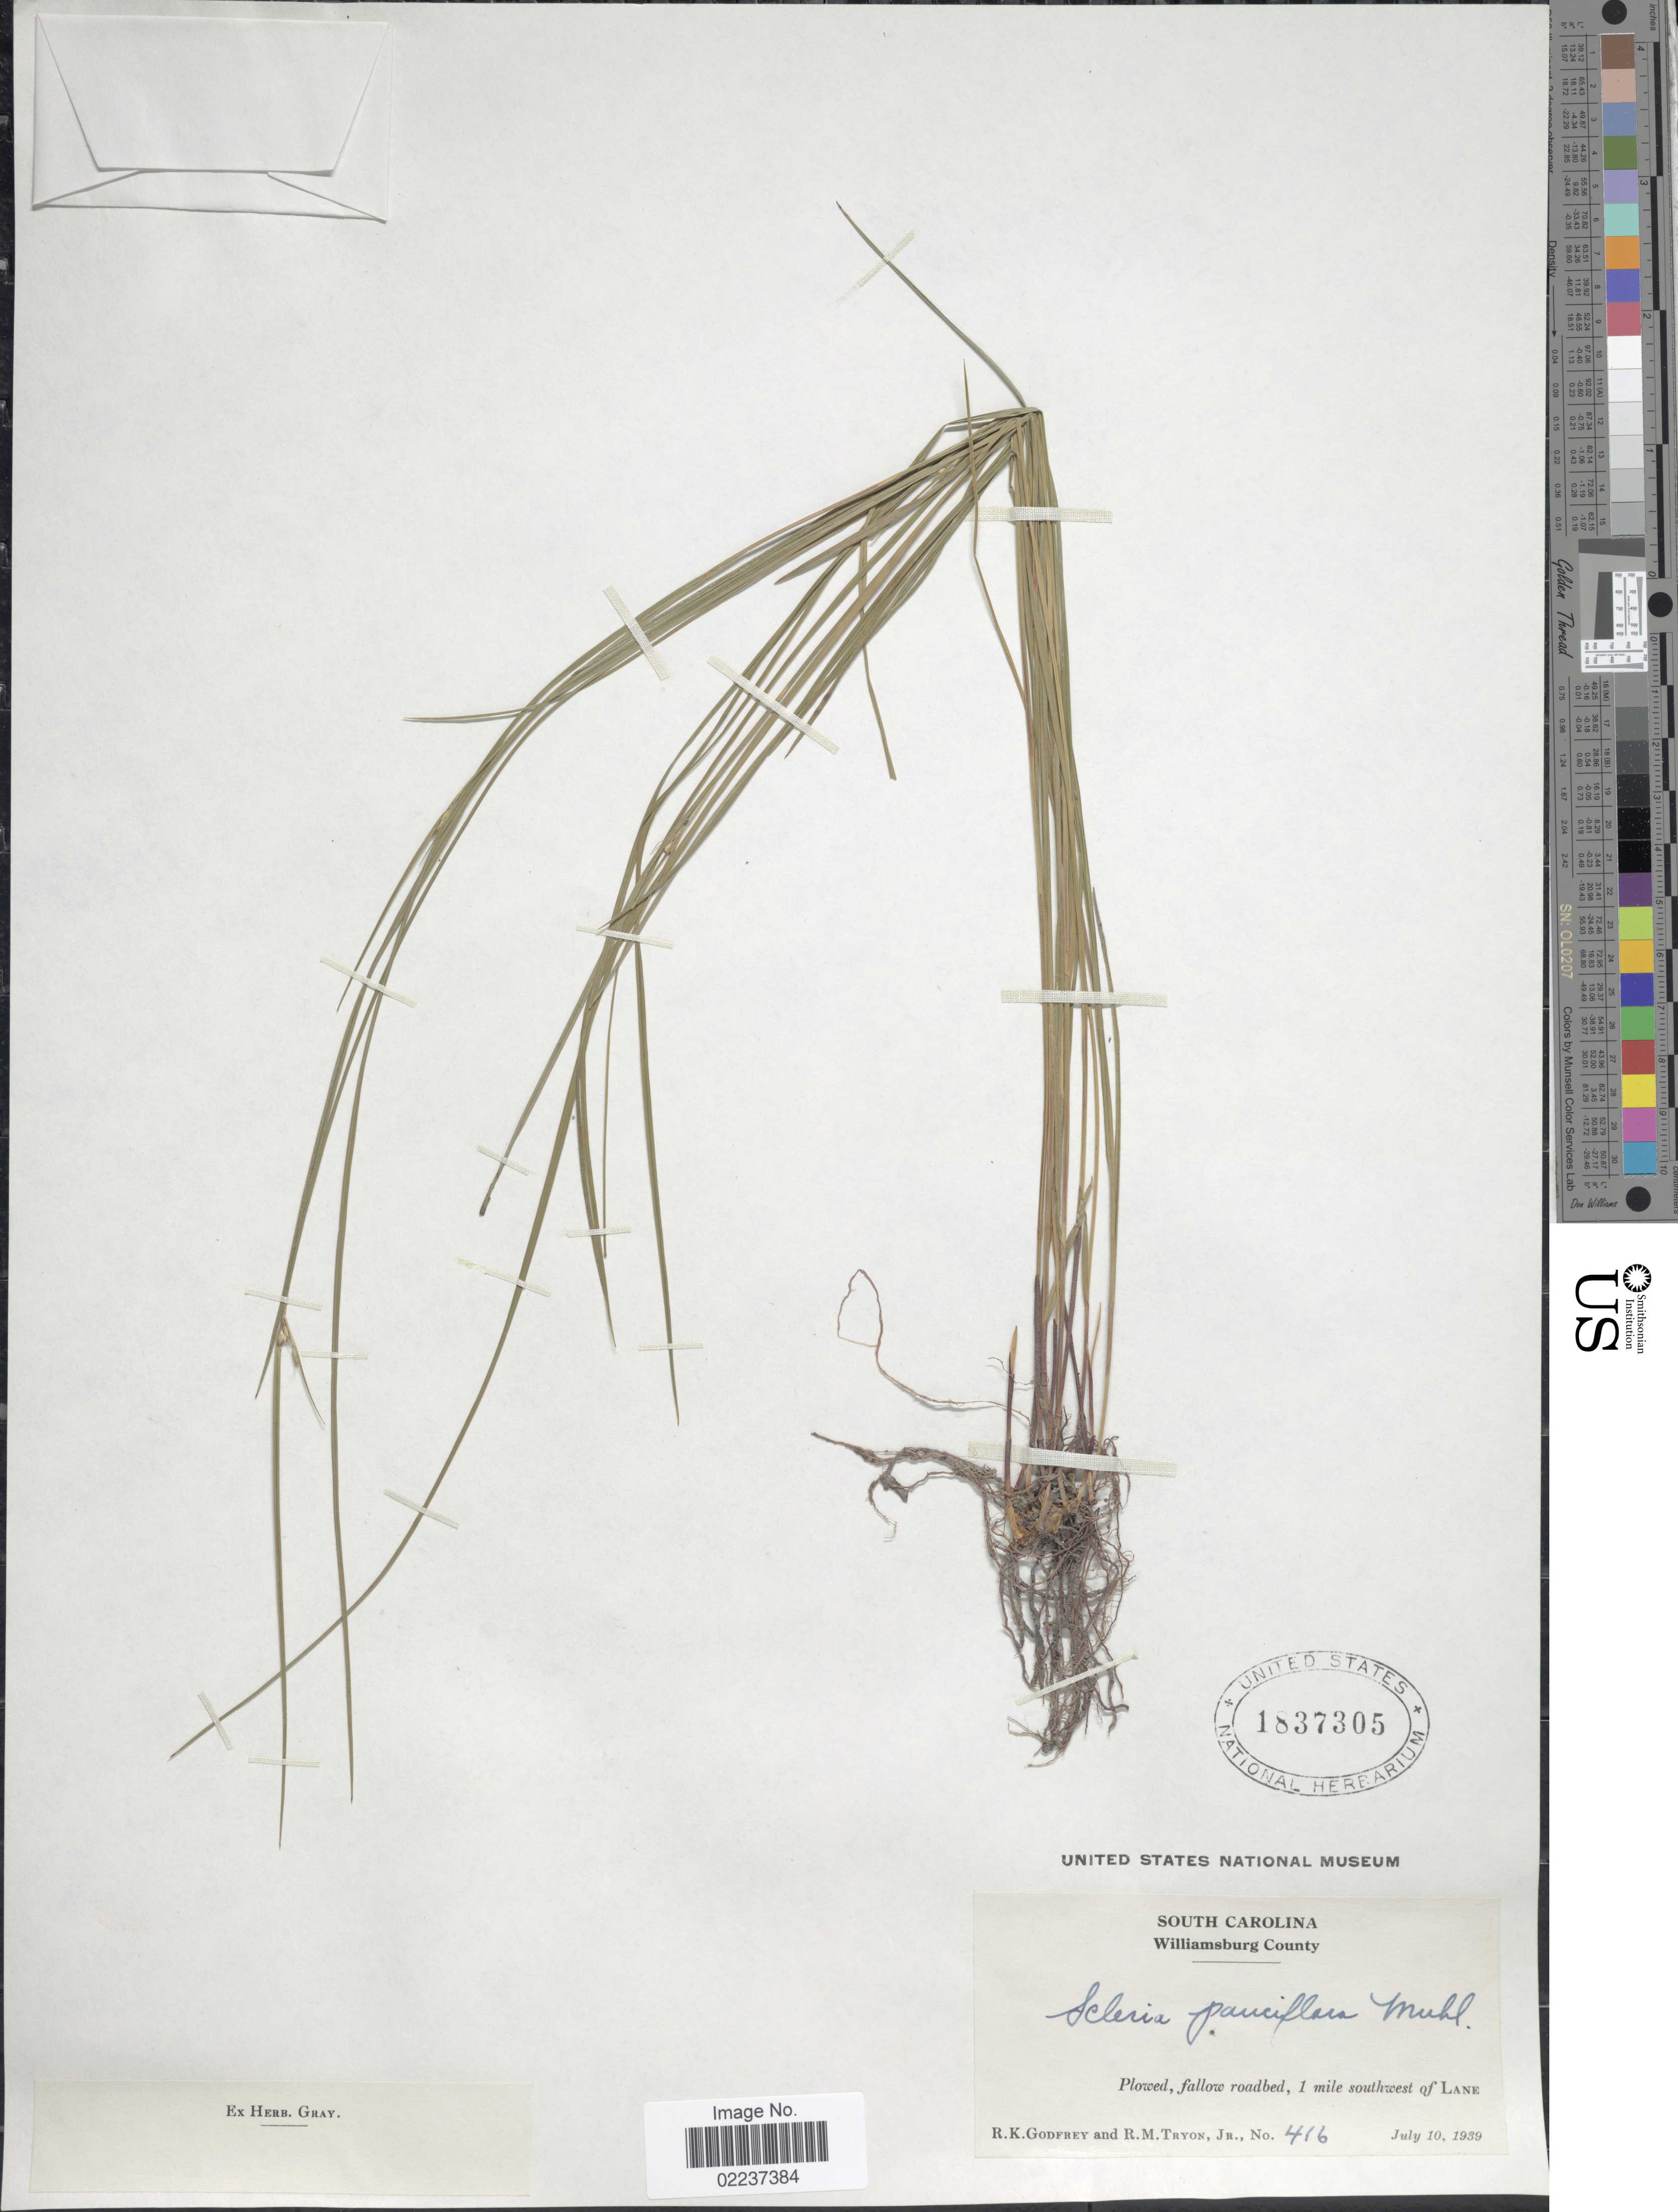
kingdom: Plantae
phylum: Tracheophyta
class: Liliopsida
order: Poales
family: Cyperaceae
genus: Scleria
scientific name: Scleria pauciflora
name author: Muhl. ex Willd.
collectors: R. K. Godfrey & R. M. Tryon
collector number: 416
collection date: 1939-07-10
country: United States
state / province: South Carolina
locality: Williamsburg County, 1 mile southwest of Lane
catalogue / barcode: US 1837305